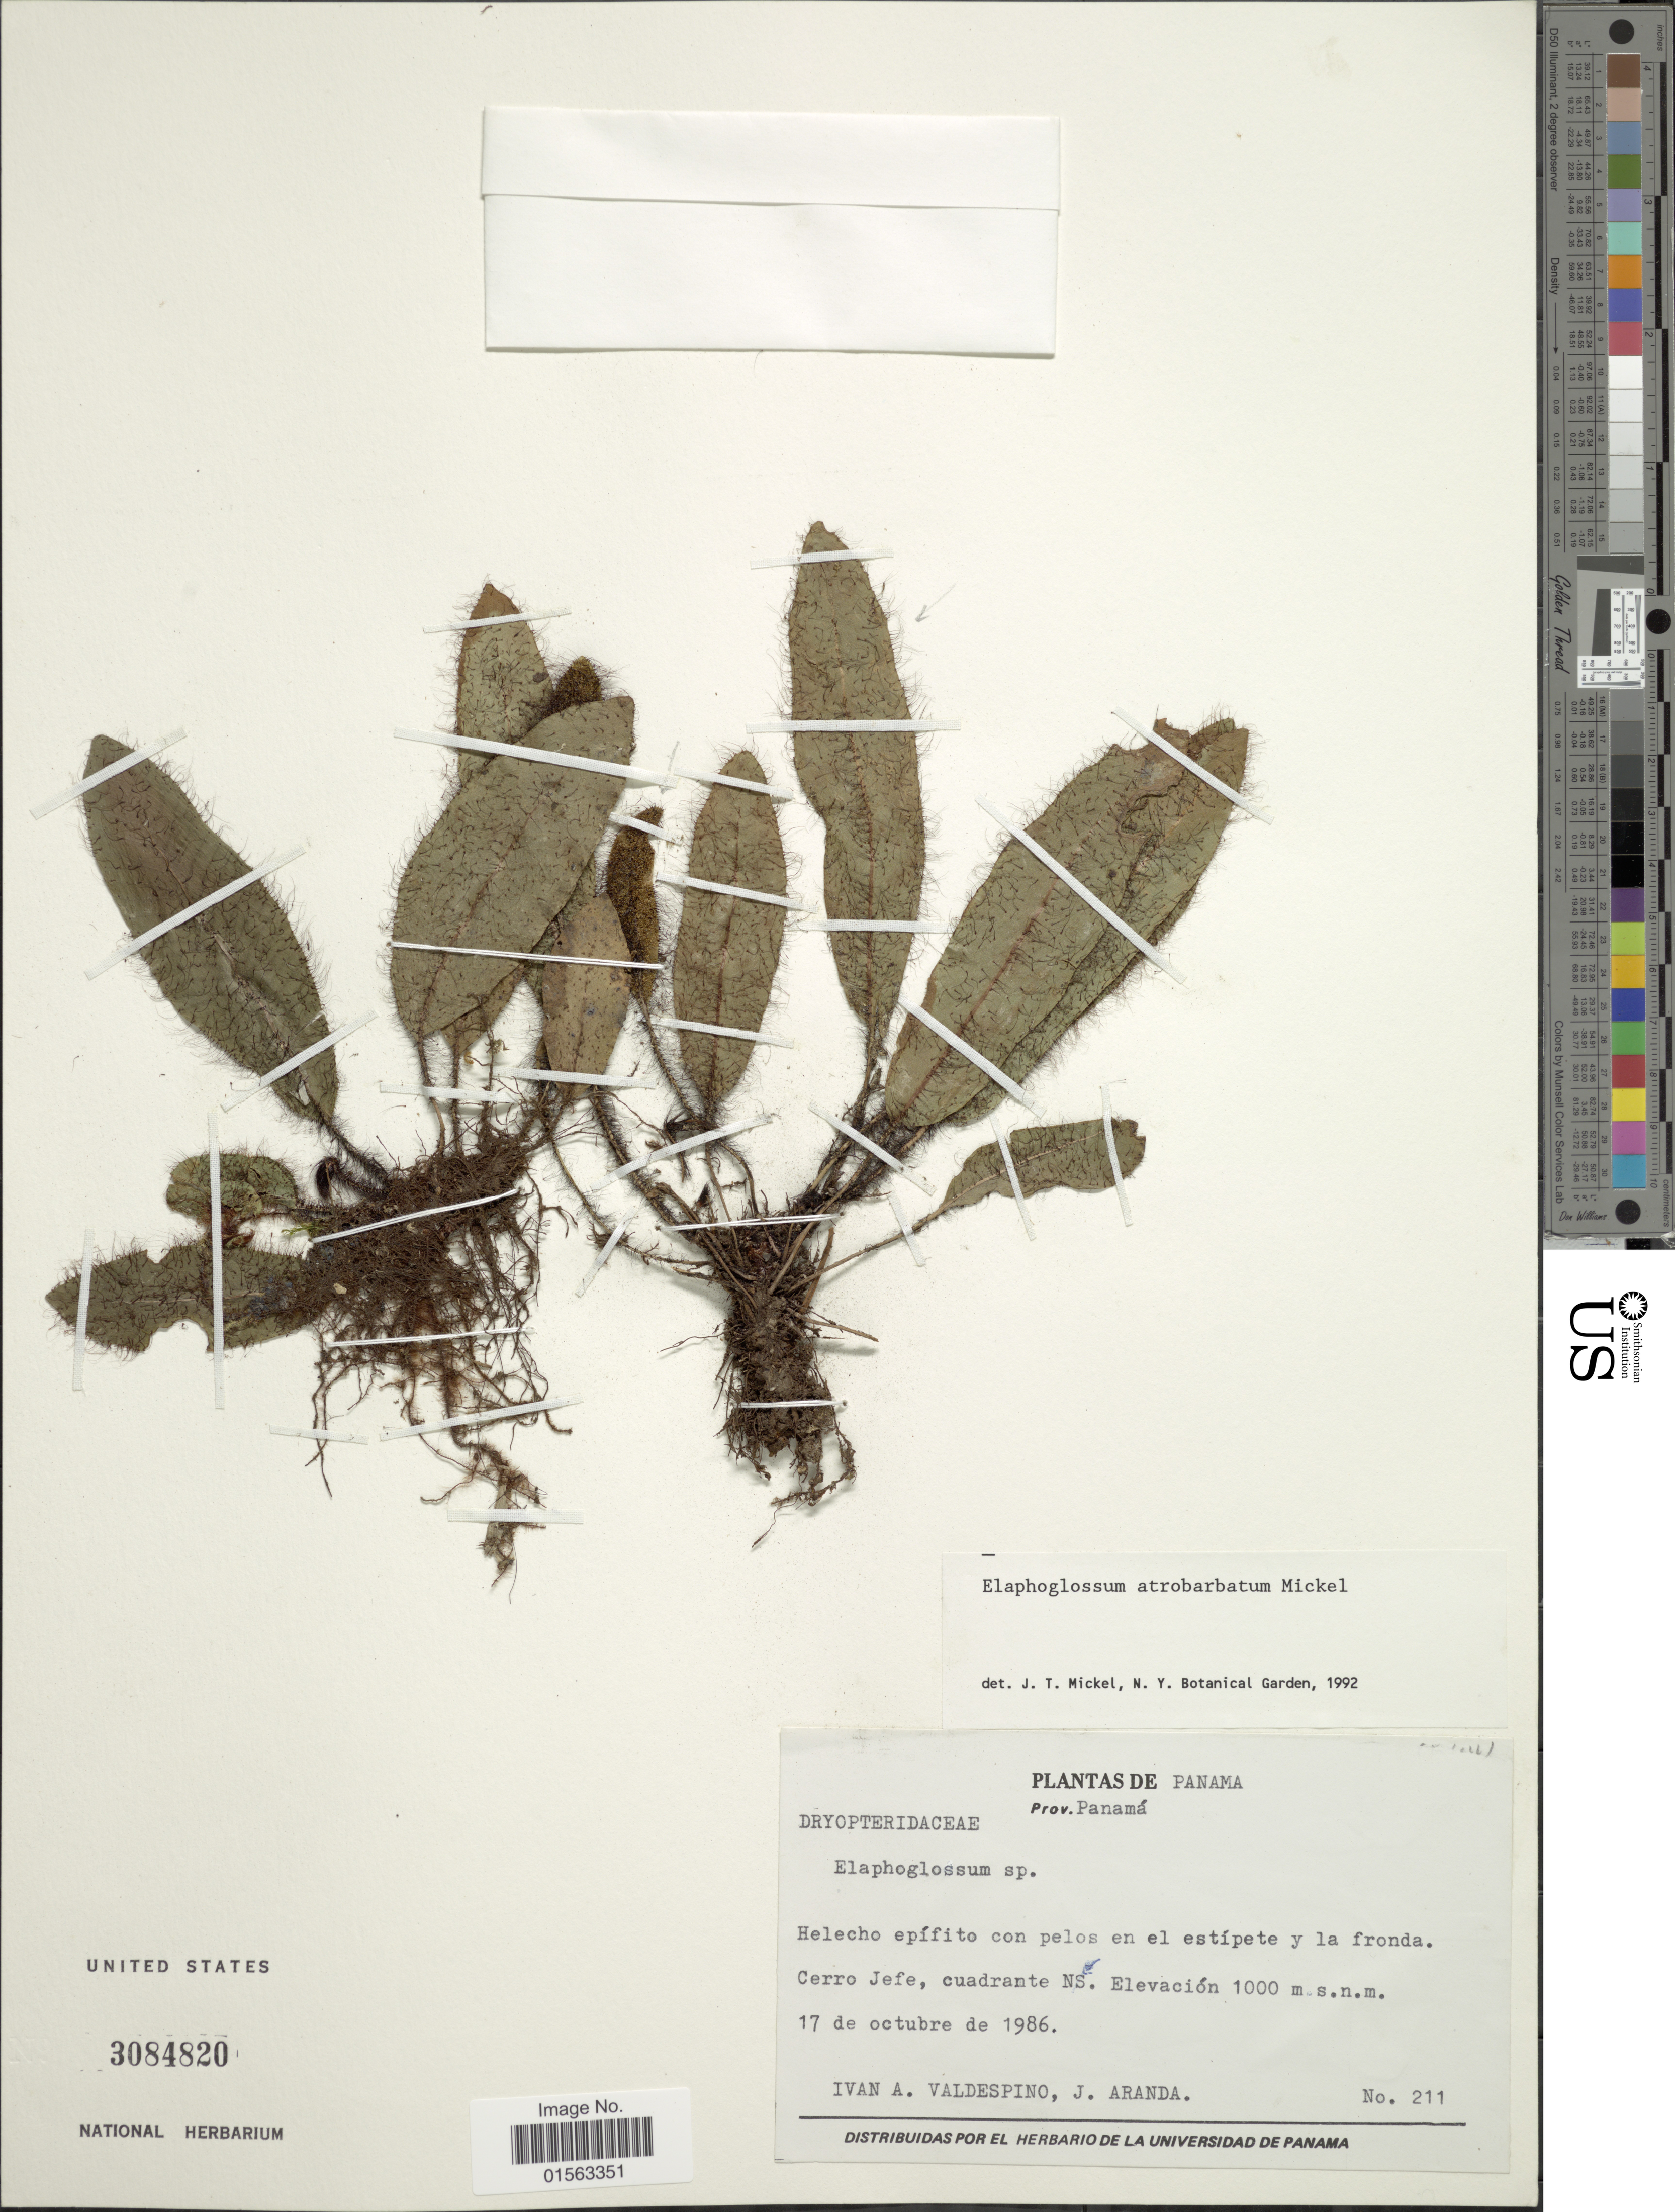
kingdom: Plantae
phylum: Tracheophyta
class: Polypodiopsida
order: Polypodiales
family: Dryopteridaceae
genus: Elaphoglossum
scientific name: Elaphoglossum atrobarbatum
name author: Mickel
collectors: I. A. Valdespino & J. Aranda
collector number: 211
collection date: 1986-10-17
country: Panama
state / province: Panamá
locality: Prov. Panama, Cerro Jefe, cuadrante NS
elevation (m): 1000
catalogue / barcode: US 3084820